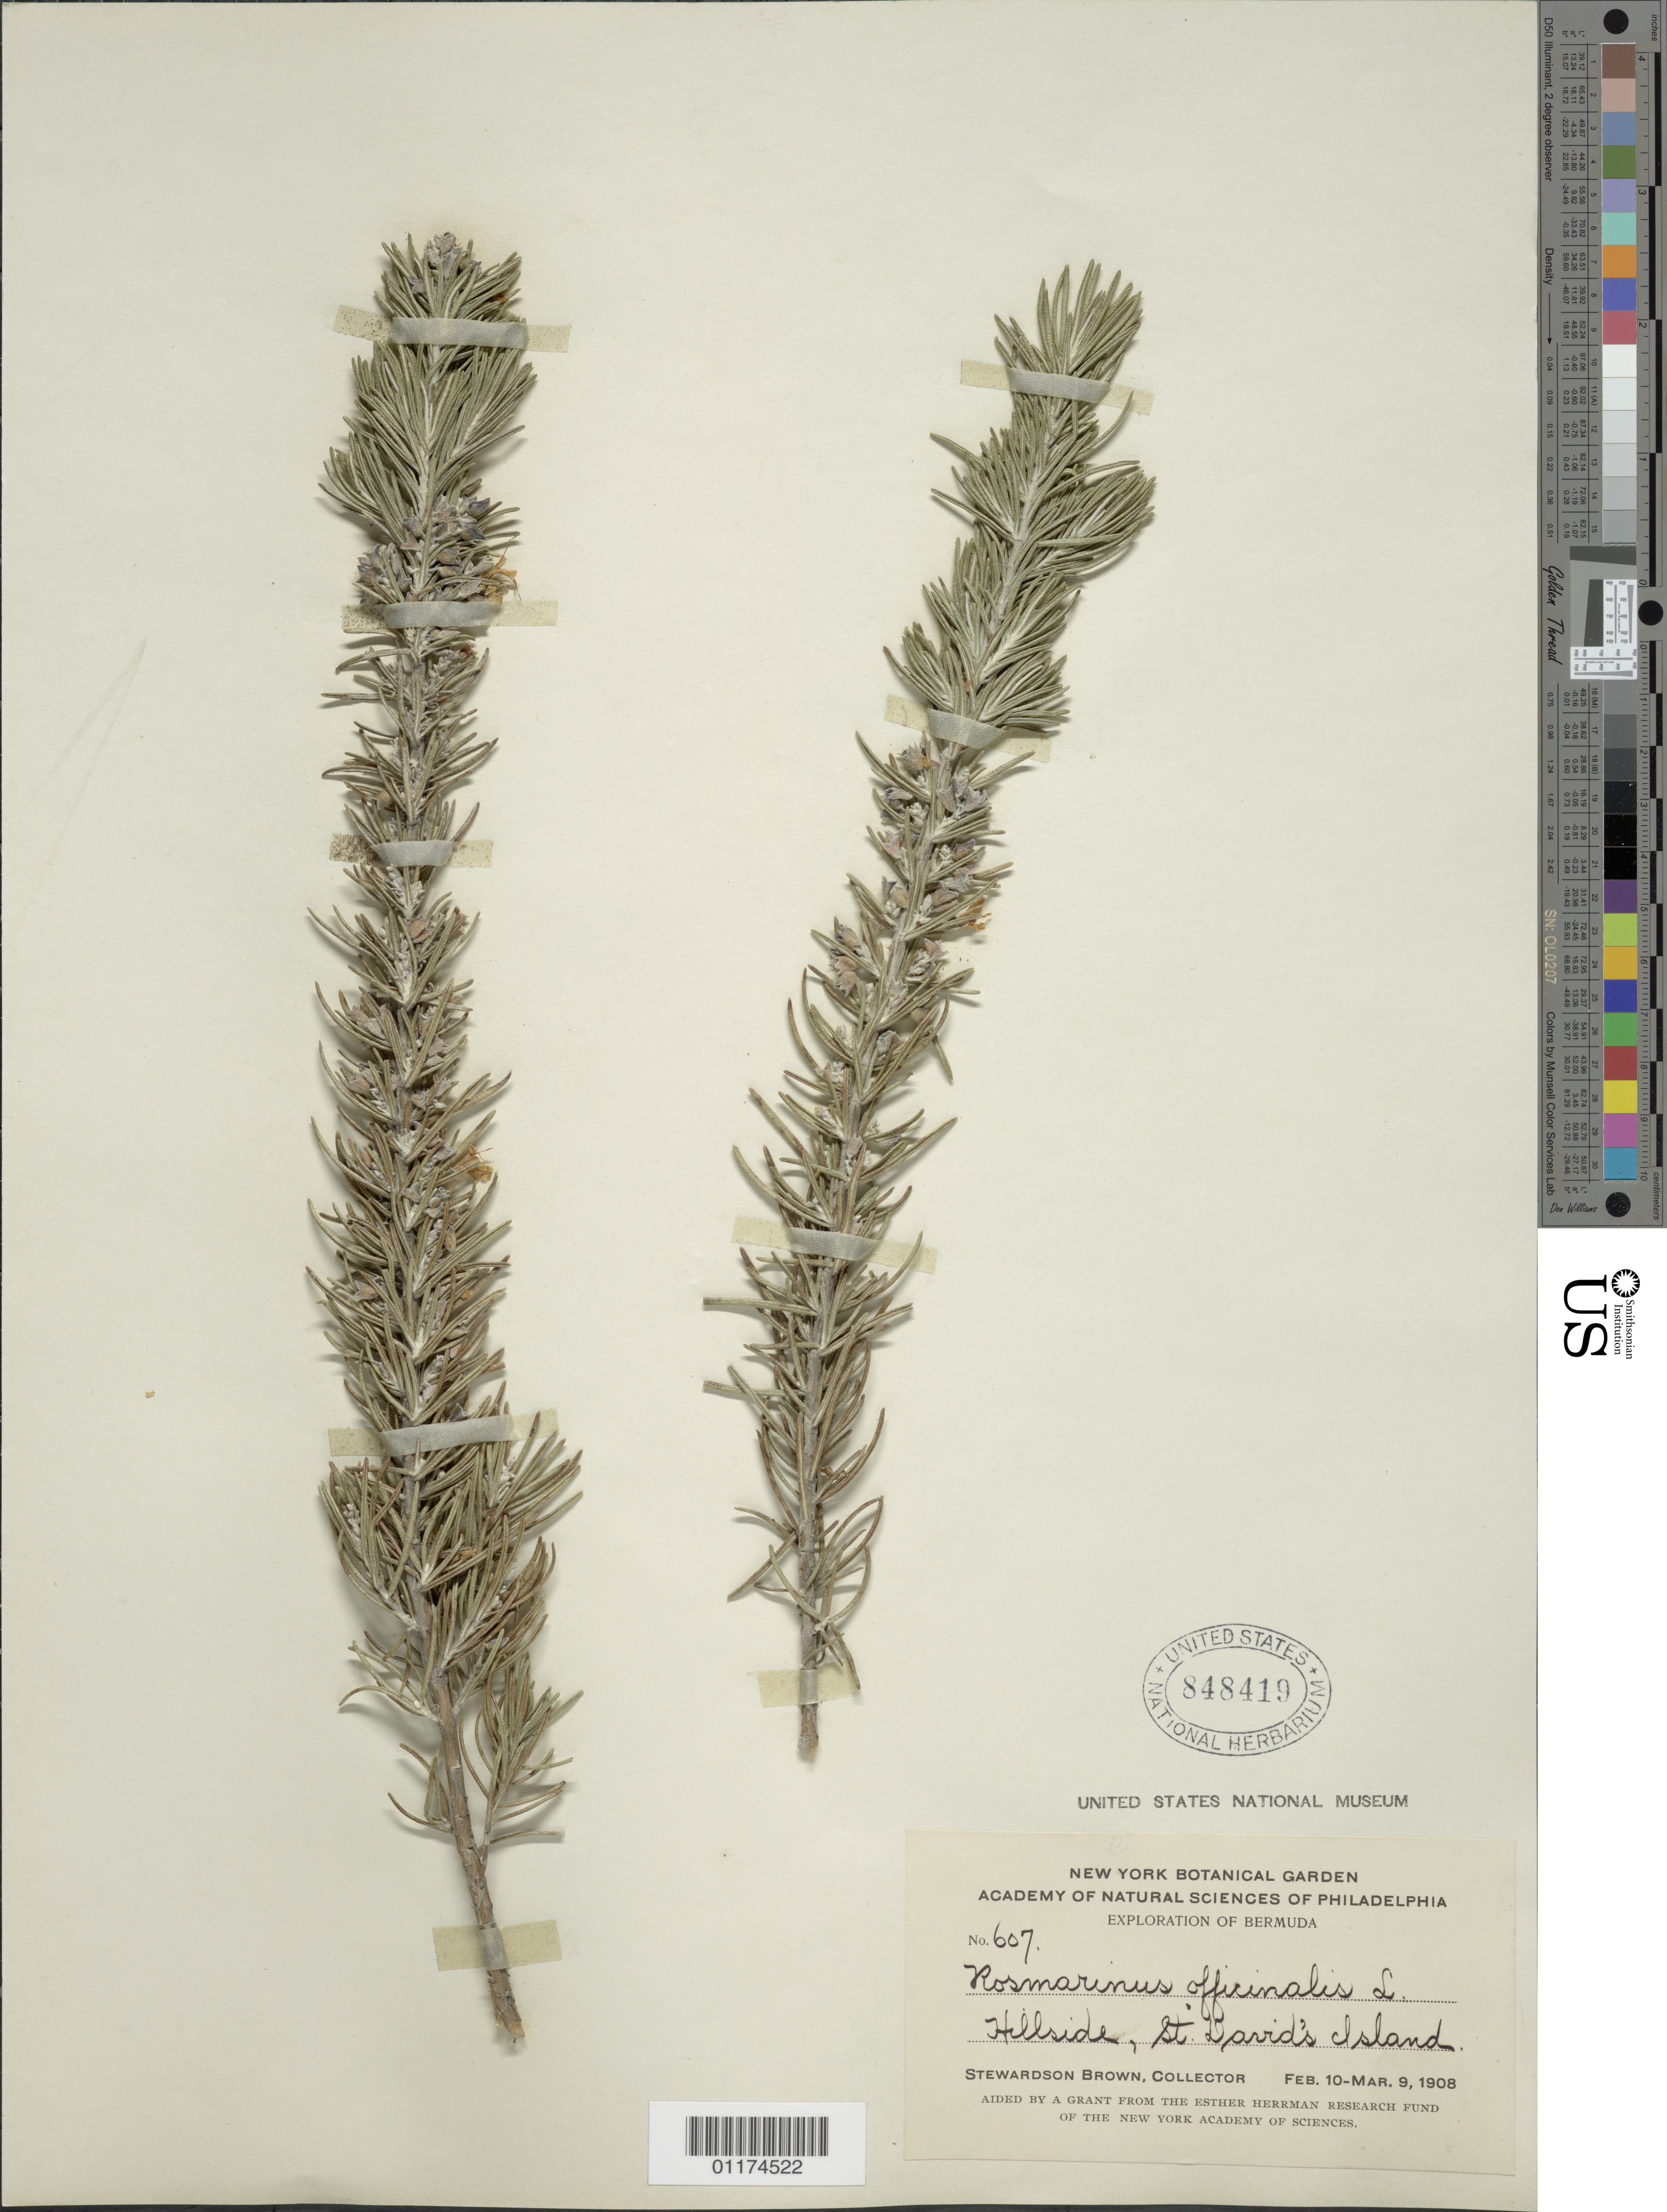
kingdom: Plantae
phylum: Tracheophyta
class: Magnoliopsida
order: Lamiales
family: Lamiaceae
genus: Rosmarinus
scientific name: Rosmarinus officinalis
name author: L.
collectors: S. Brown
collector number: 607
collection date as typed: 10 Feb 1908 to 09 Mar 1908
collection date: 1908-02-10/1908-03-09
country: Bermuda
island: Bermuda I.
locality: Hillside, St. David's Island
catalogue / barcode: US 848419